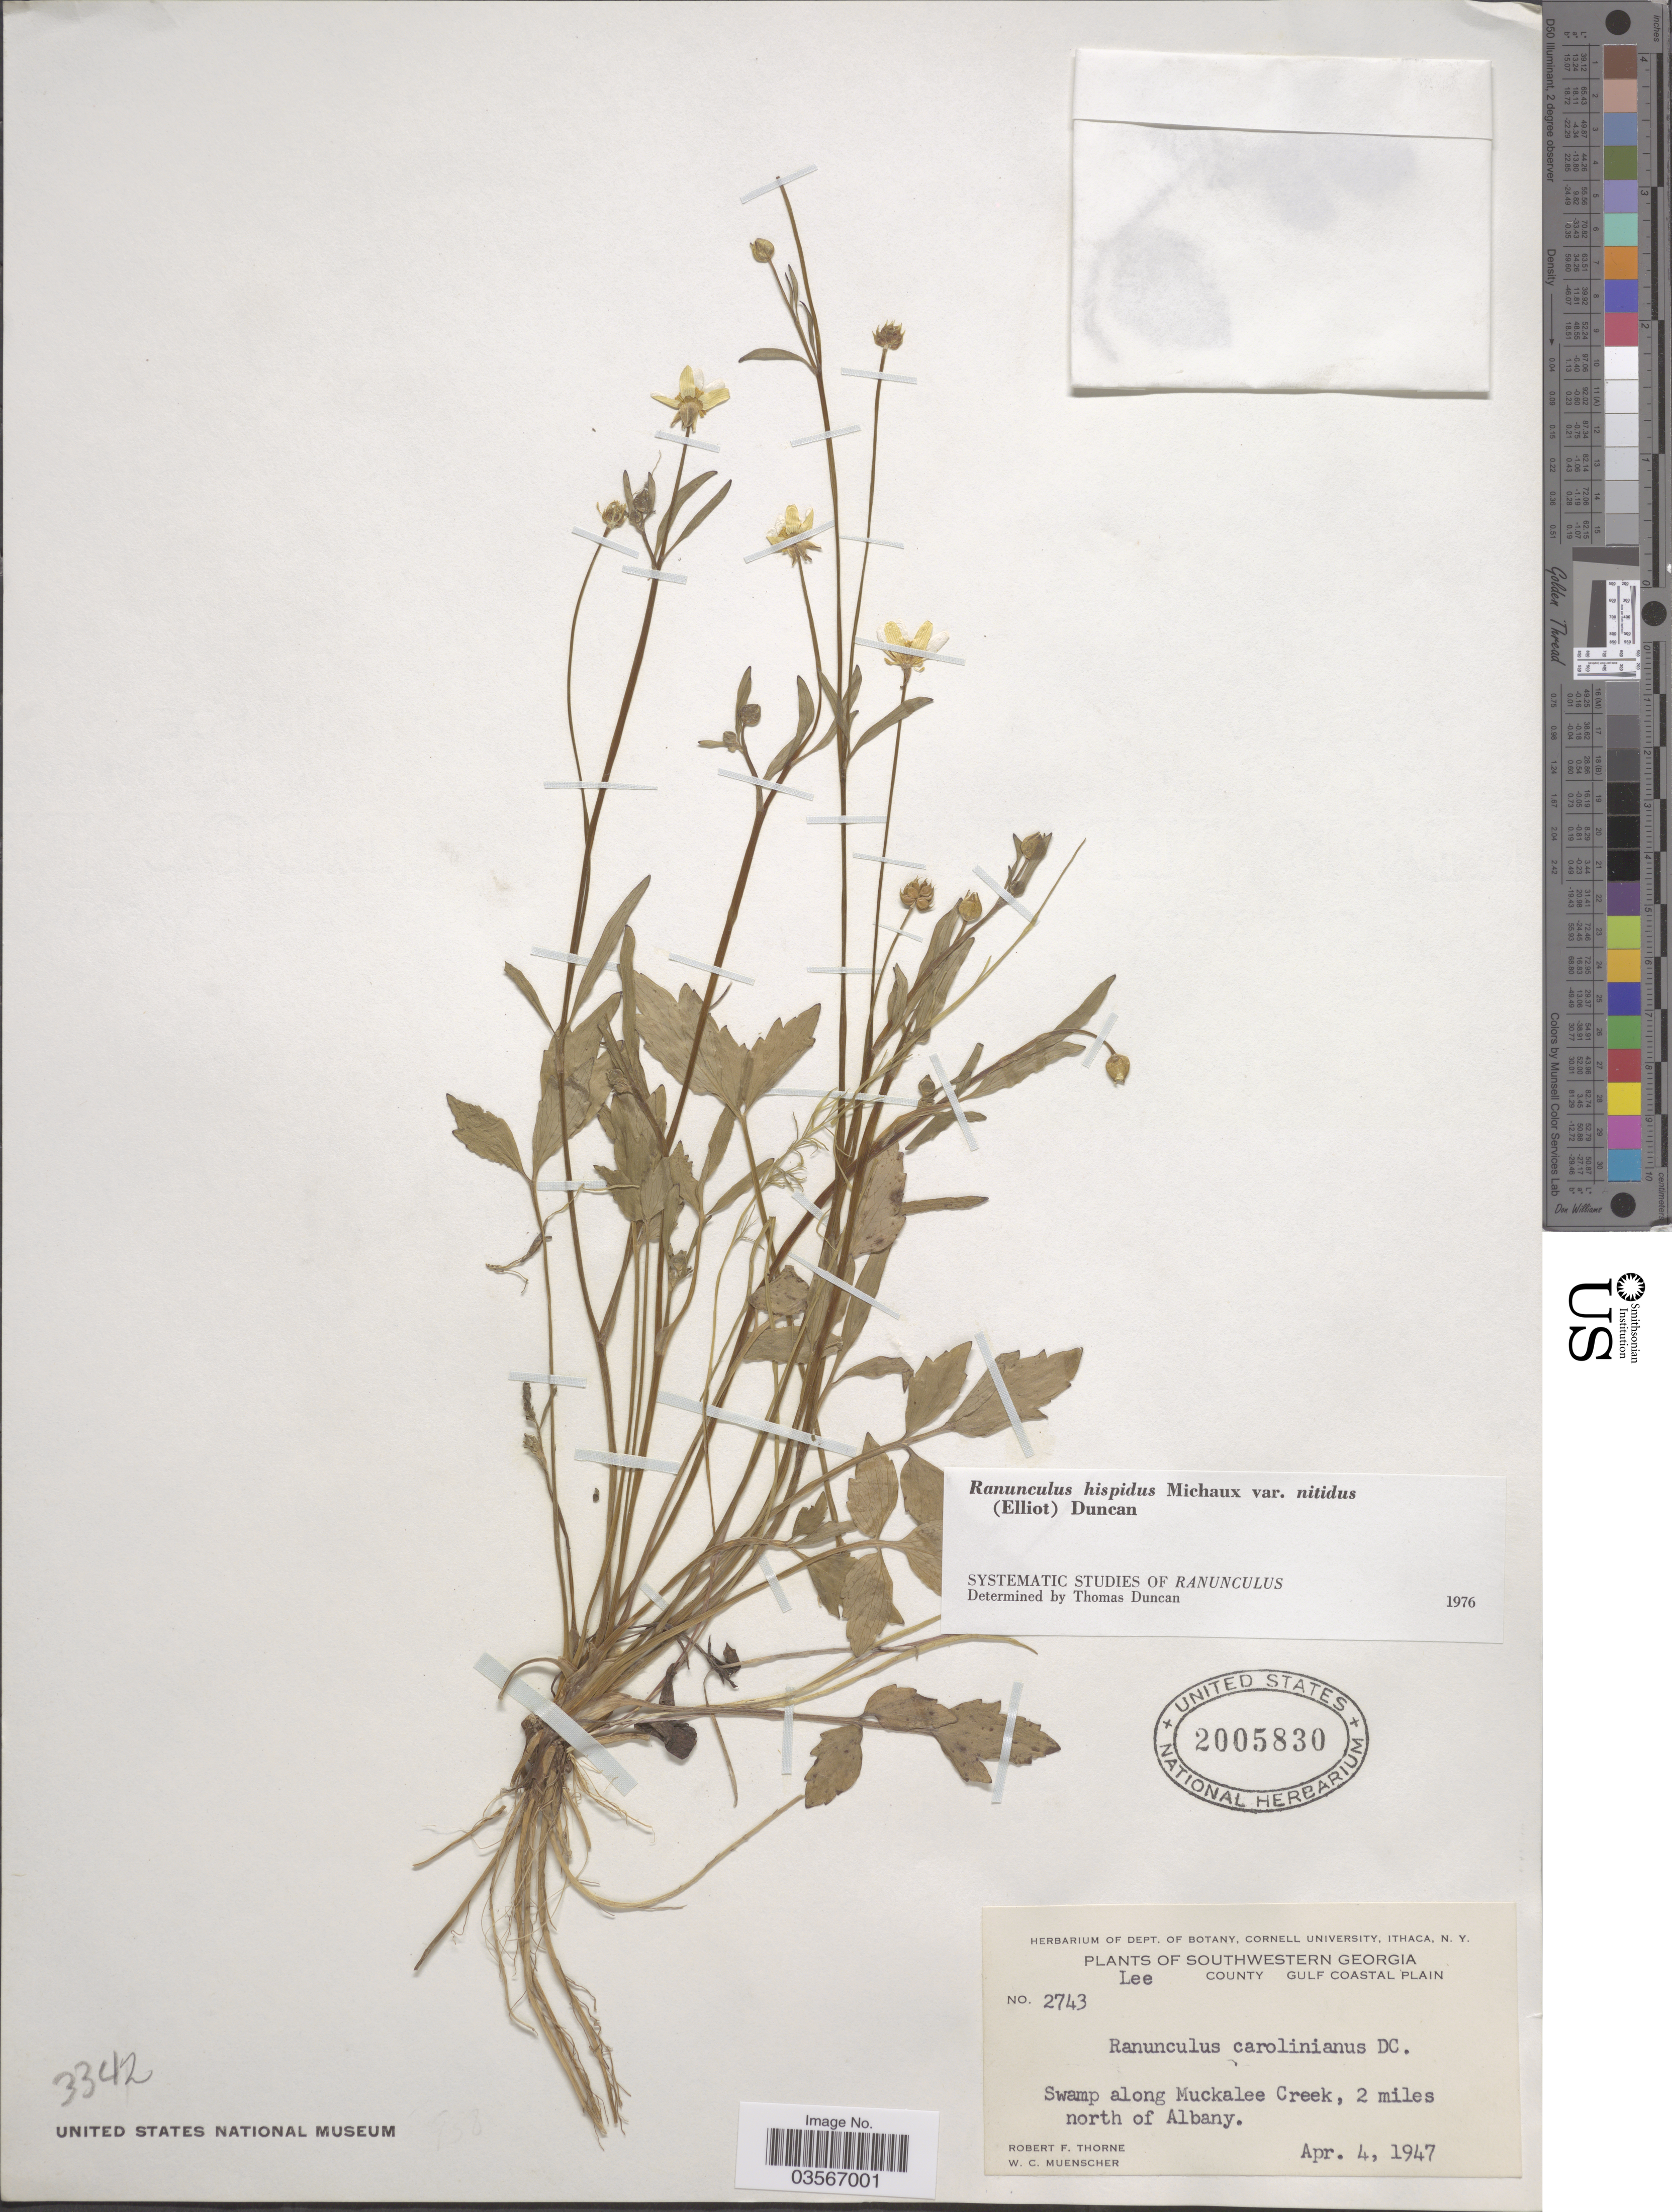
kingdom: Plantae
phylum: Tracheophyta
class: Magnoliopsida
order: Ranunculales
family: Ranunculaceae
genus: Ranunculus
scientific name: Ranunculus hispidus var. nitidus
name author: (Chapm.) T. Duncan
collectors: R. F. Thorne & W. Muenscher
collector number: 2743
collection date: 1947-04-04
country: United States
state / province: Georgia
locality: Southwestern Georgia. Lee County, Gulf Coastal Plain. Swamp along Muckalee Creek, 2 miles north of Albany.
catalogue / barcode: US 2005830